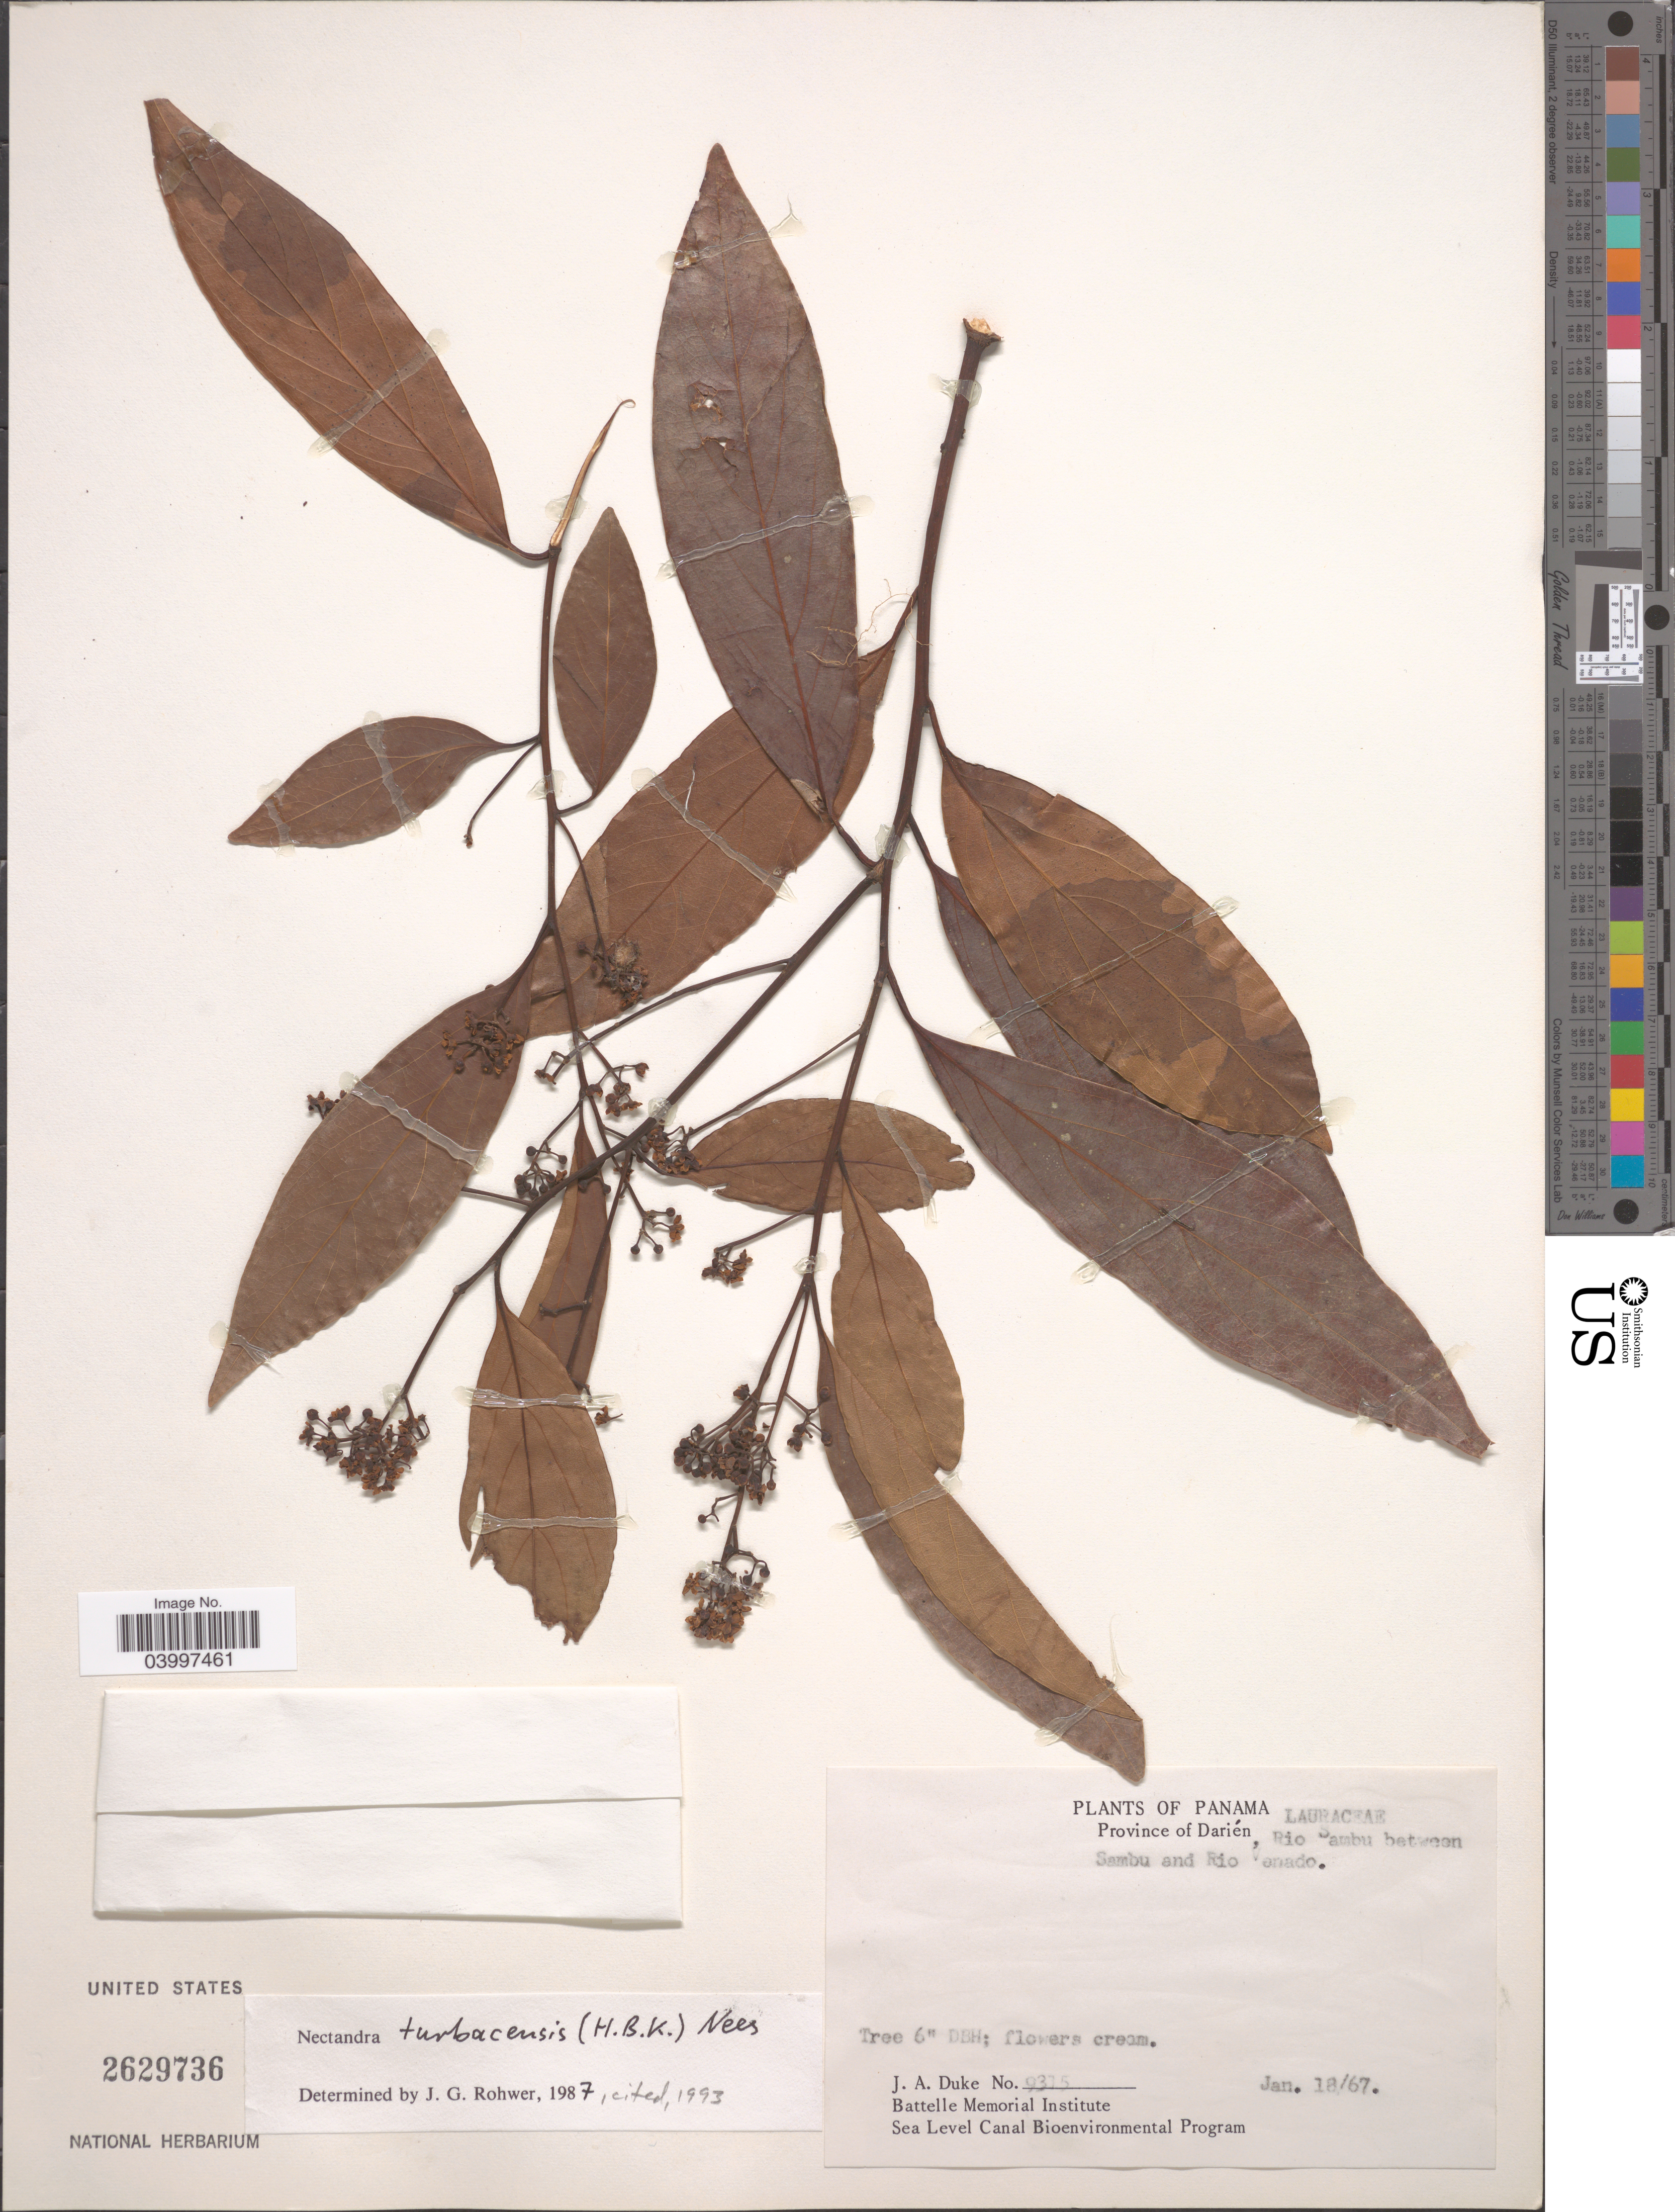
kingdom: Plantae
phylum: Tracheophyta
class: Magnoliopsida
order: Laurales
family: Lauraceae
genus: Nectandra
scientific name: Nectandra turbacensis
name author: (Kunth) Nees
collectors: J. A. Duke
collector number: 9315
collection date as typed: Transcribed d/m/y: 18/1/67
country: Panama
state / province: Darien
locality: Rio Sambu between Sambu and Rio Venado.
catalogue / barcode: US 2629736